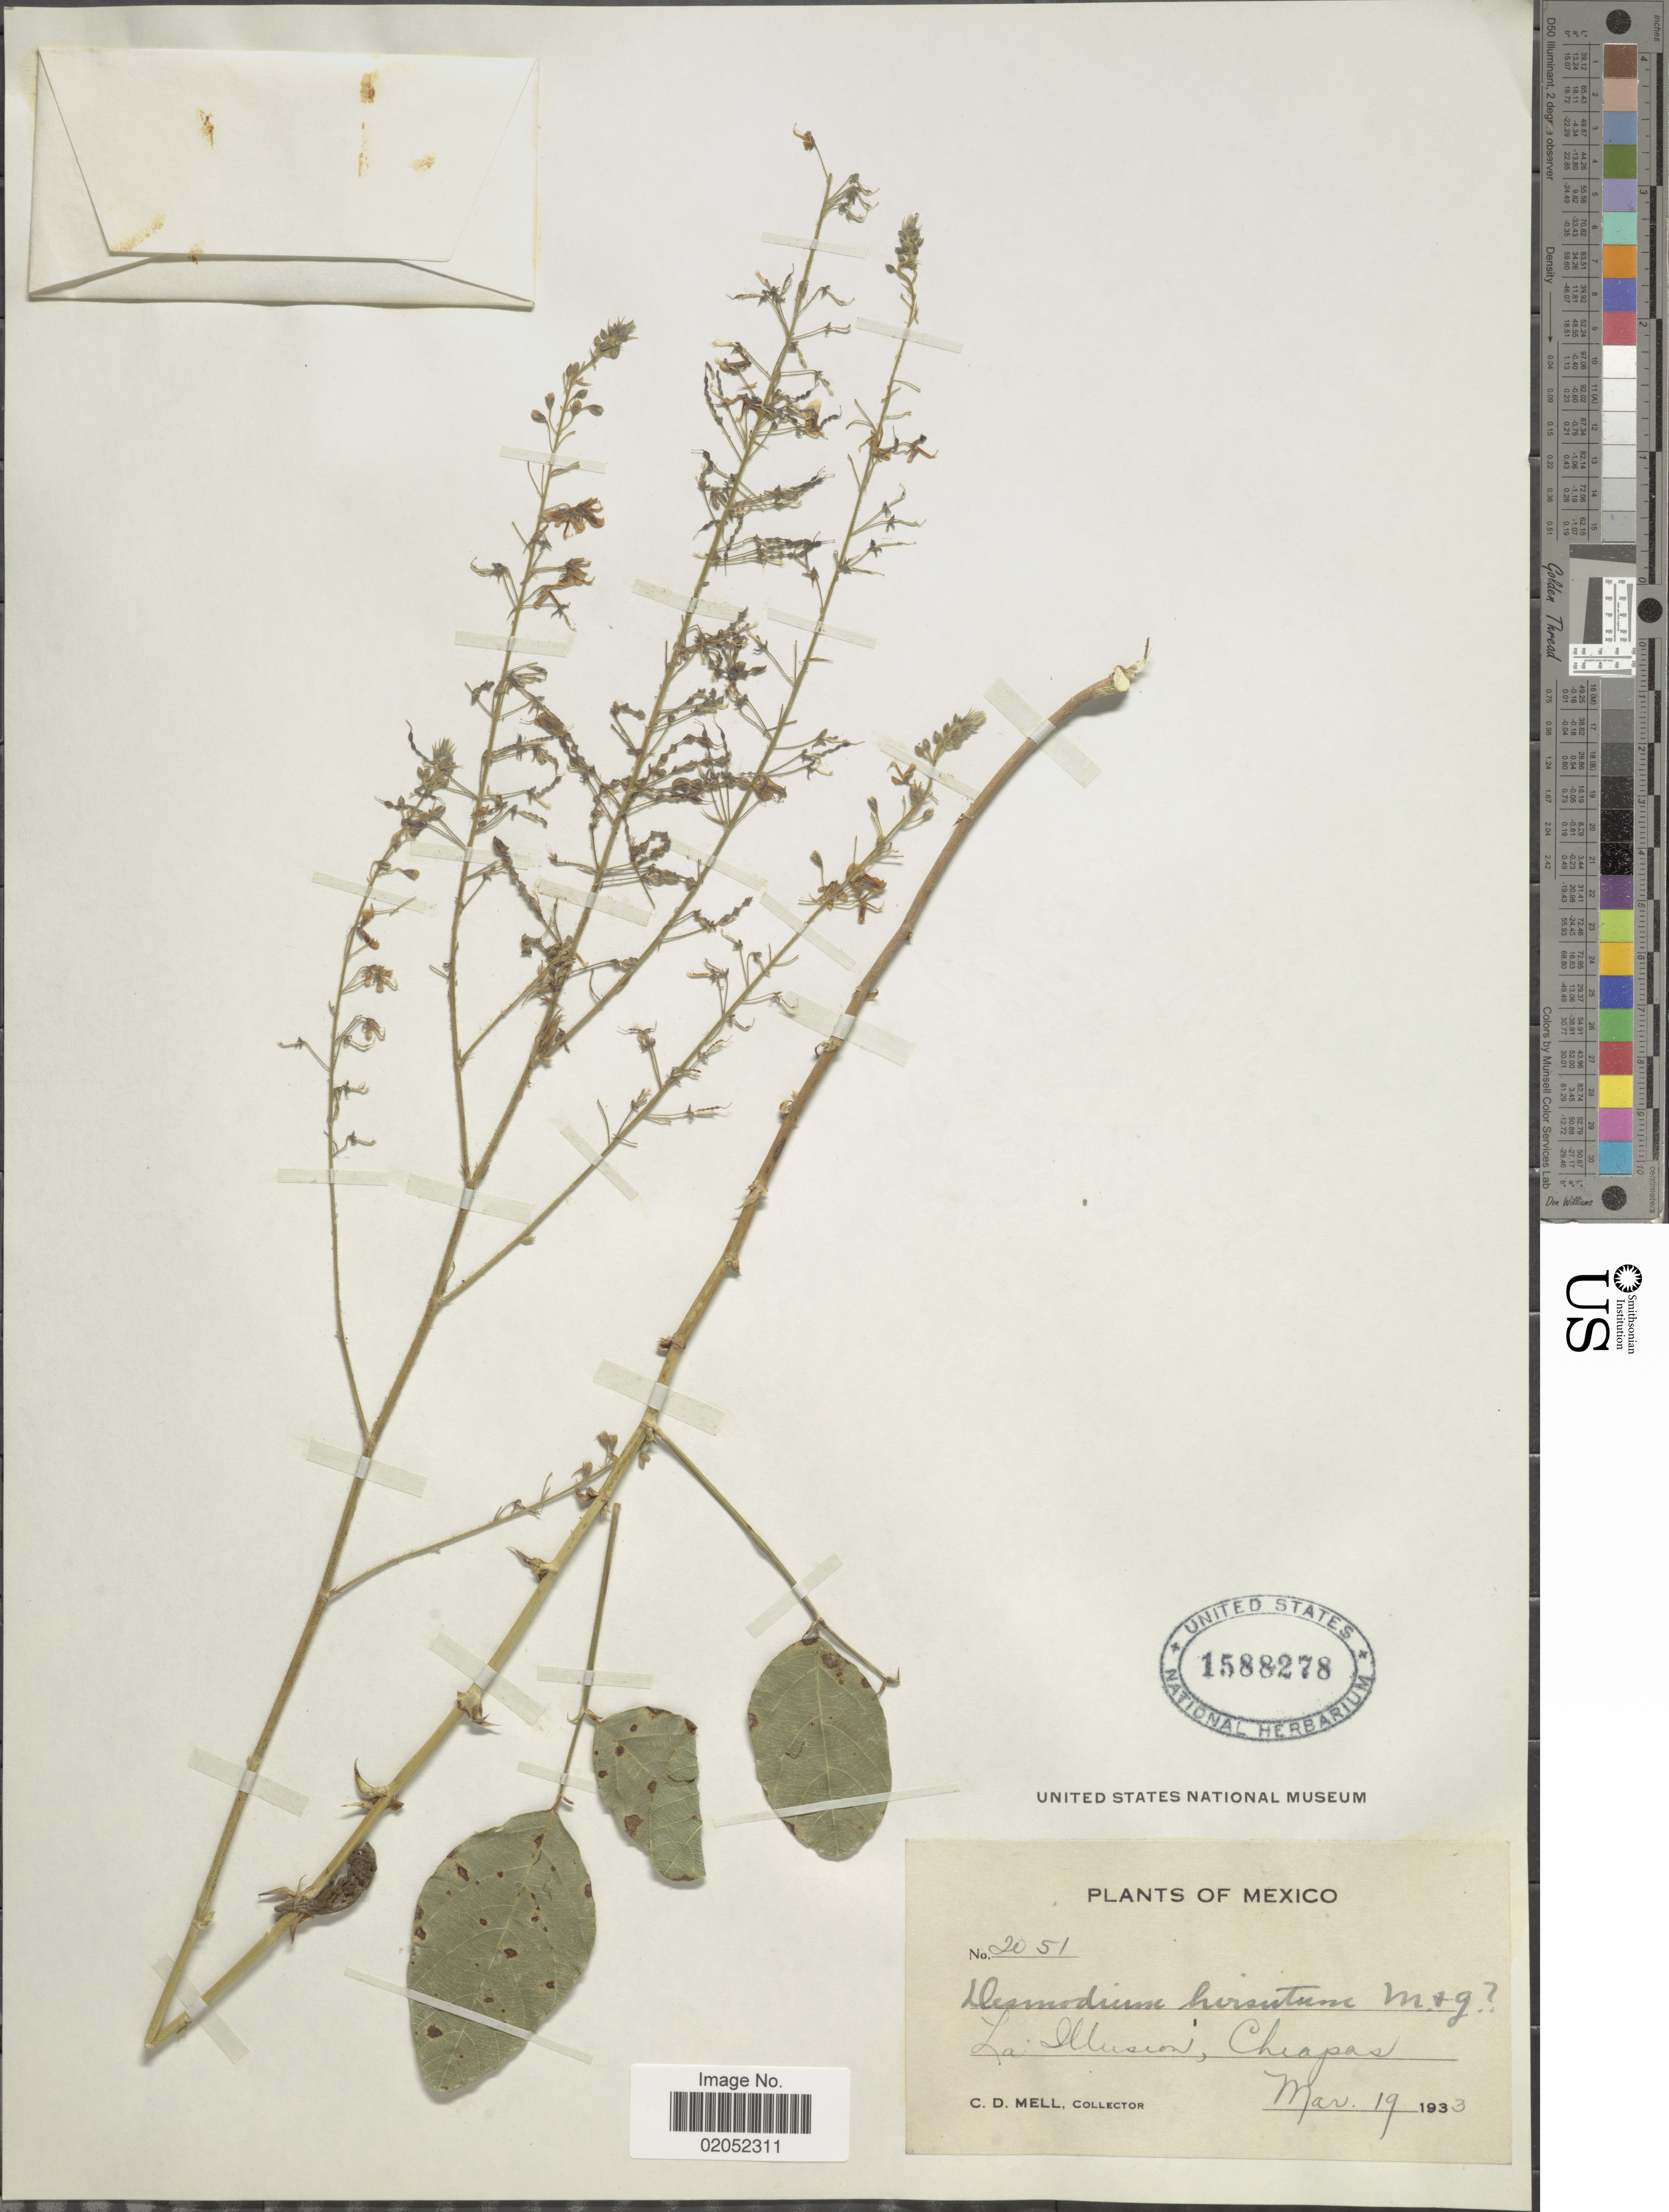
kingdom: Plantae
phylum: Tracheophyta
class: Magnoliopsida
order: Fabales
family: Fabaceae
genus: Desmodium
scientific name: Desmodium hirsutum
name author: M. Martens & Galeotti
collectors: C. D. Mell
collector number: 2051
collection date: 1933-03-19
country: Mexico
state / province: Chiapas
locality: La Ilusion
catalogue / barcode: US 1588278